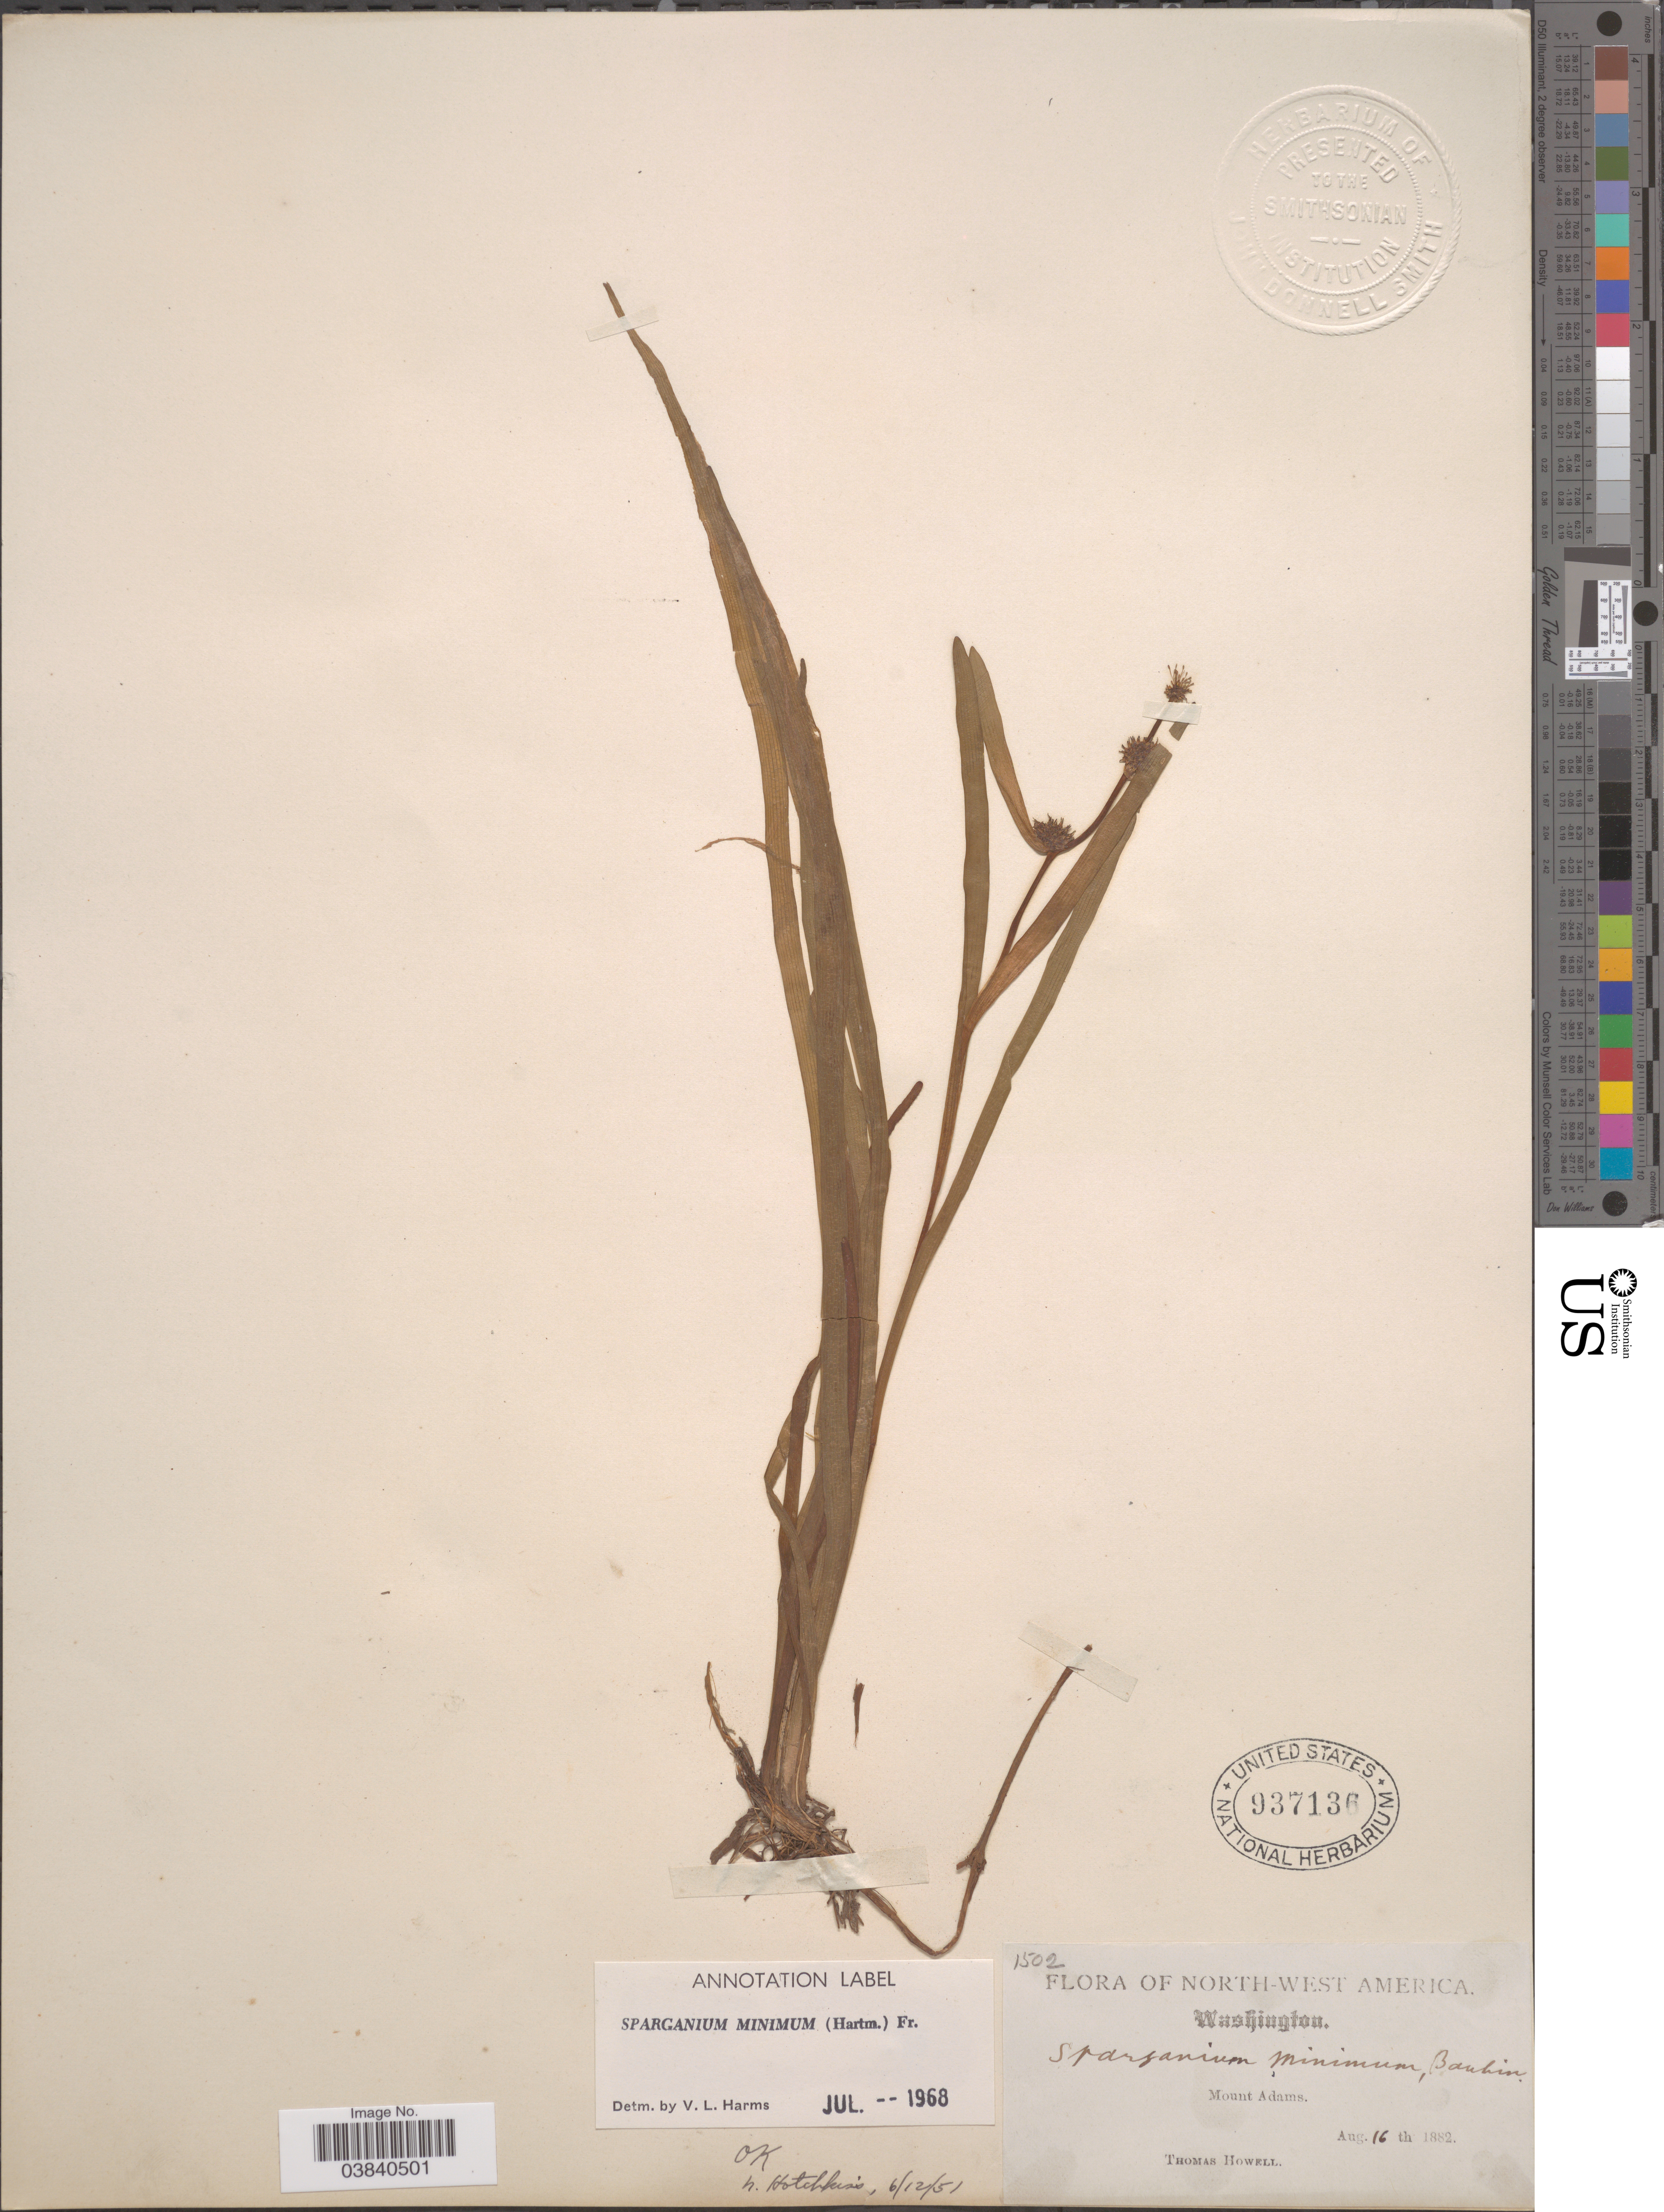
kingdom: Plantae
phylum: Tracheophyta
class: Liliopsida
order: Poales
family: Typhaceae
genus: Sparganium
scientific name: Sparganium minimum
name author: Wallr.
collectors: T. Howell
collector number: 1502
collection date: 1882-08-16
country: United States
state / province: Washington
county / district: Yakima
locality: Mount Adams.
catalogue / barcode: US 937136